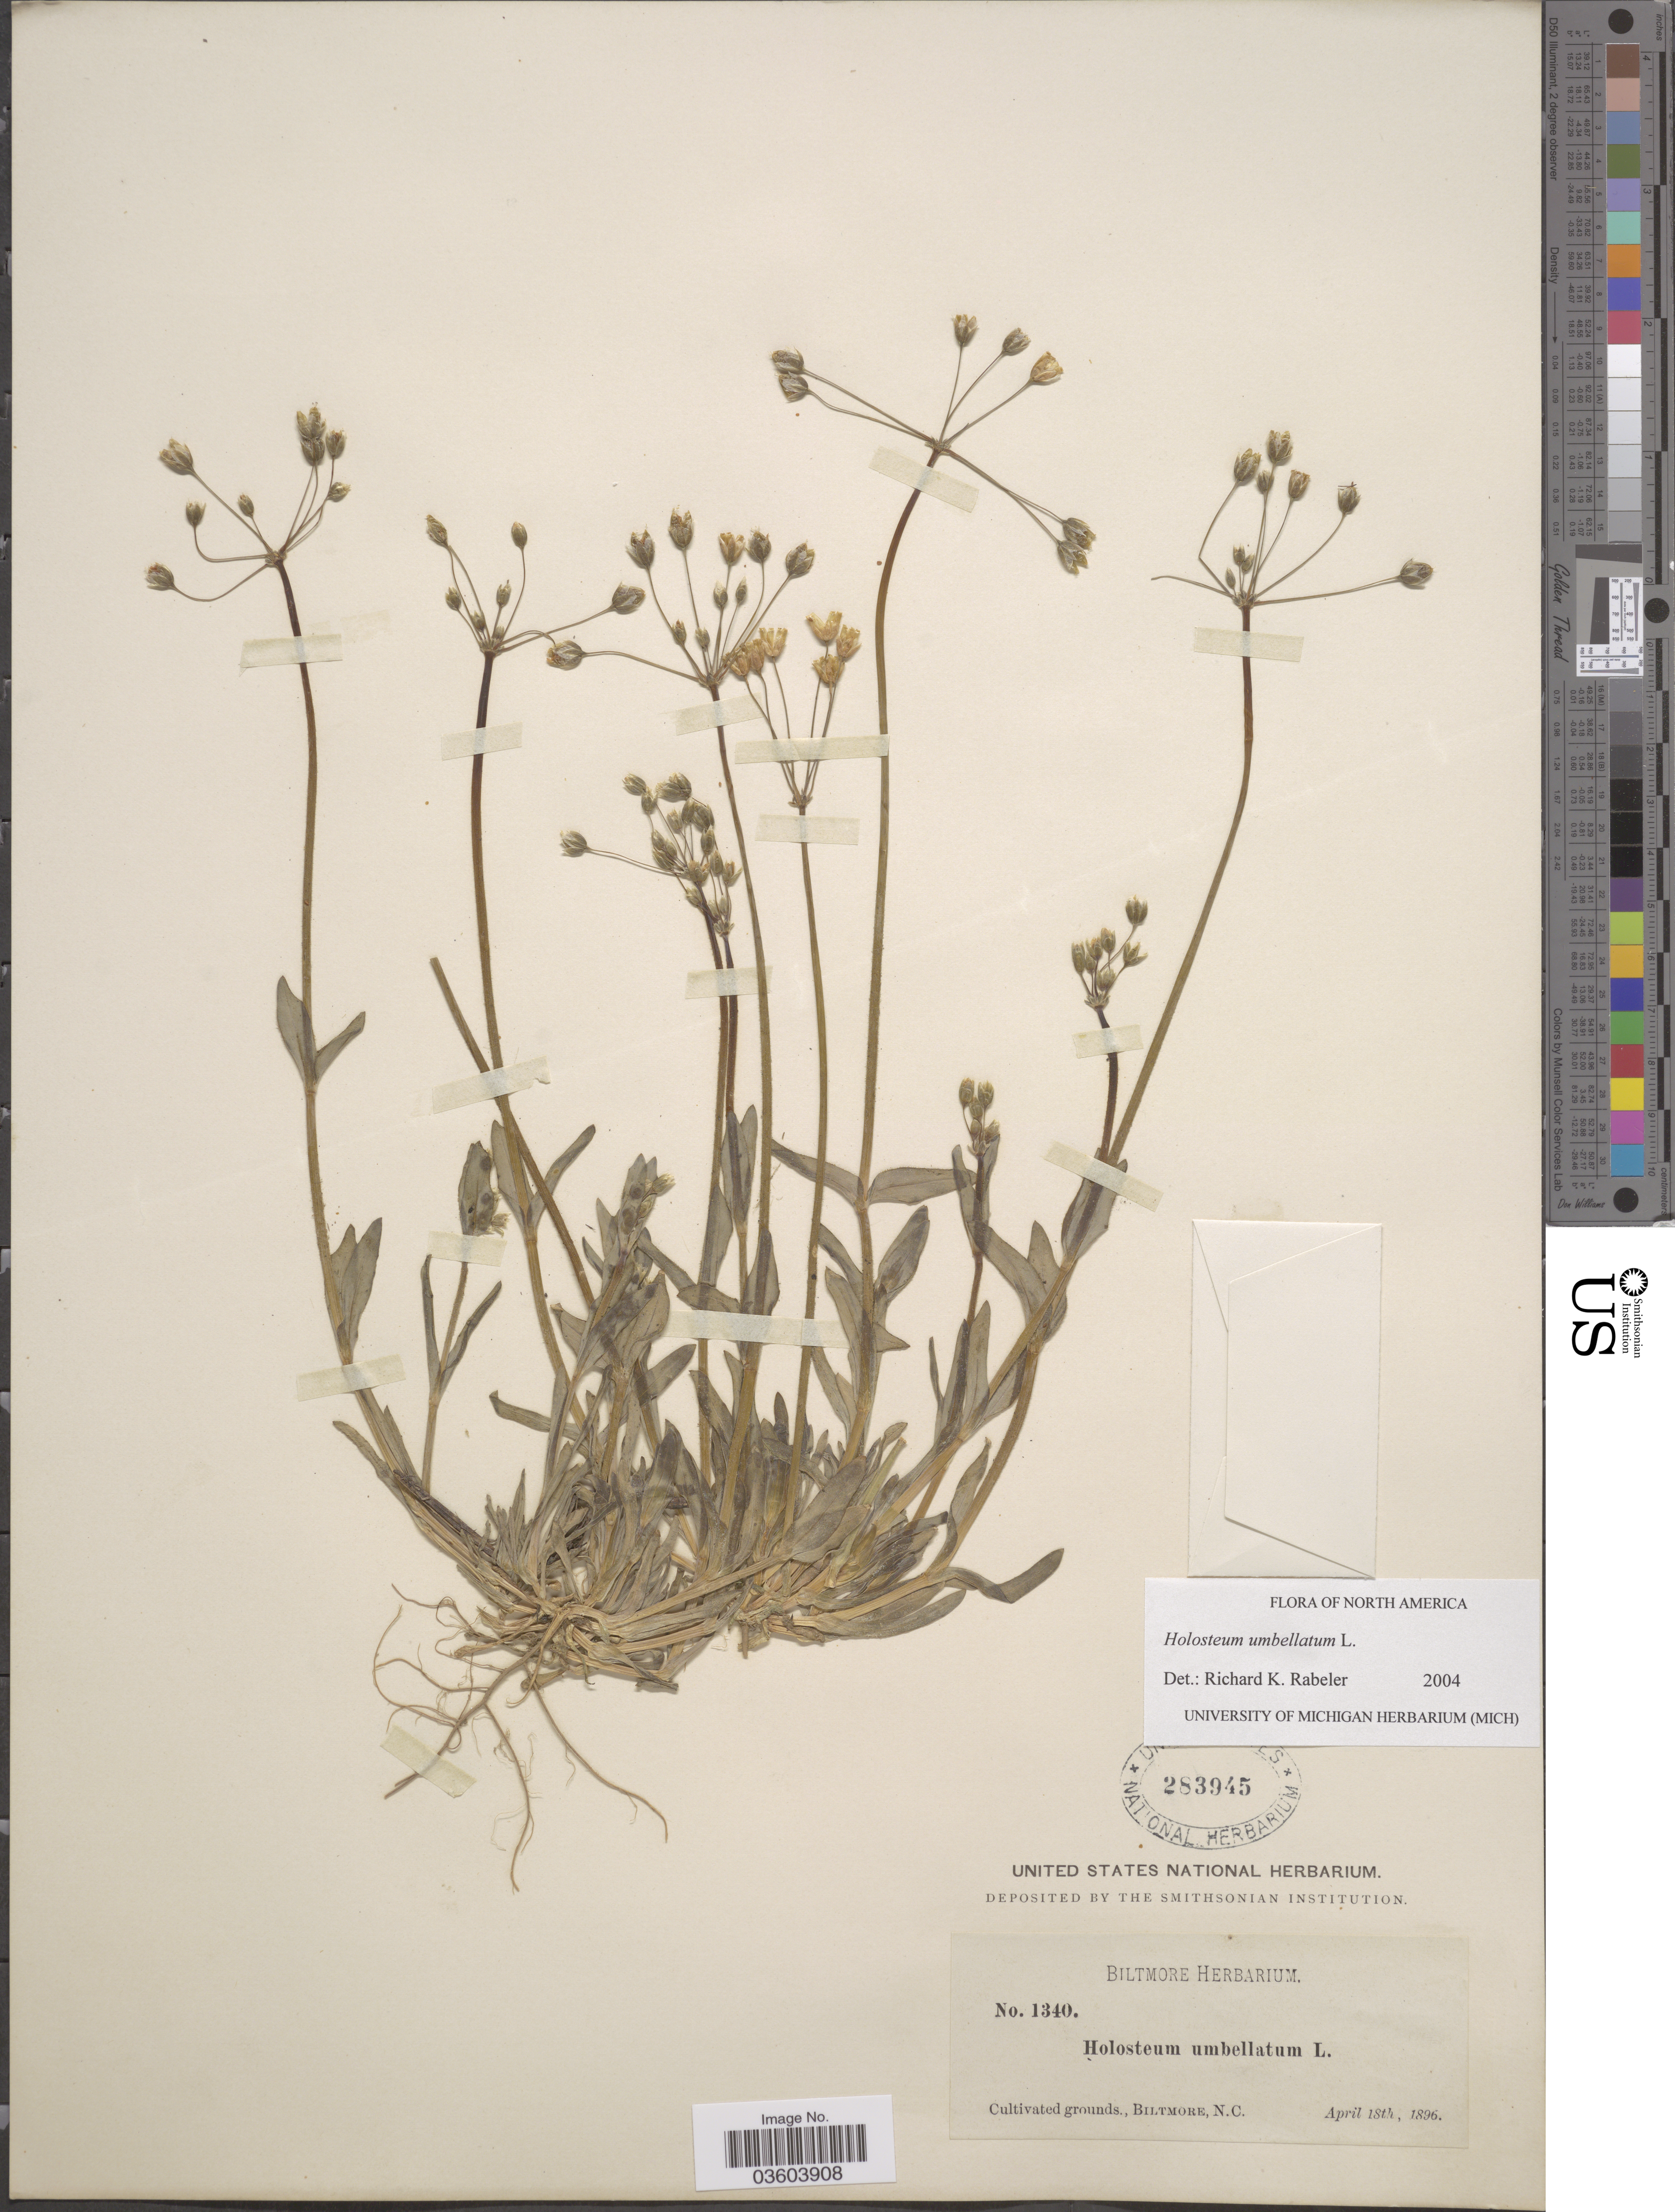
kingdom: Plantae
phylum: Tracheophyta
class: Magnoliopsida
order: Caryophyllales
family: Caryophyllaceae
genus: Holosteum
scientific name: Holosteum umbellatum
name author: L.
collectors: ex herb. Biltmore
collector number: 1340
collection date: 1896-04-18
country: United States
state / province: North Carolina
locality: Biltmore.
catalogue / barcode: US 283945